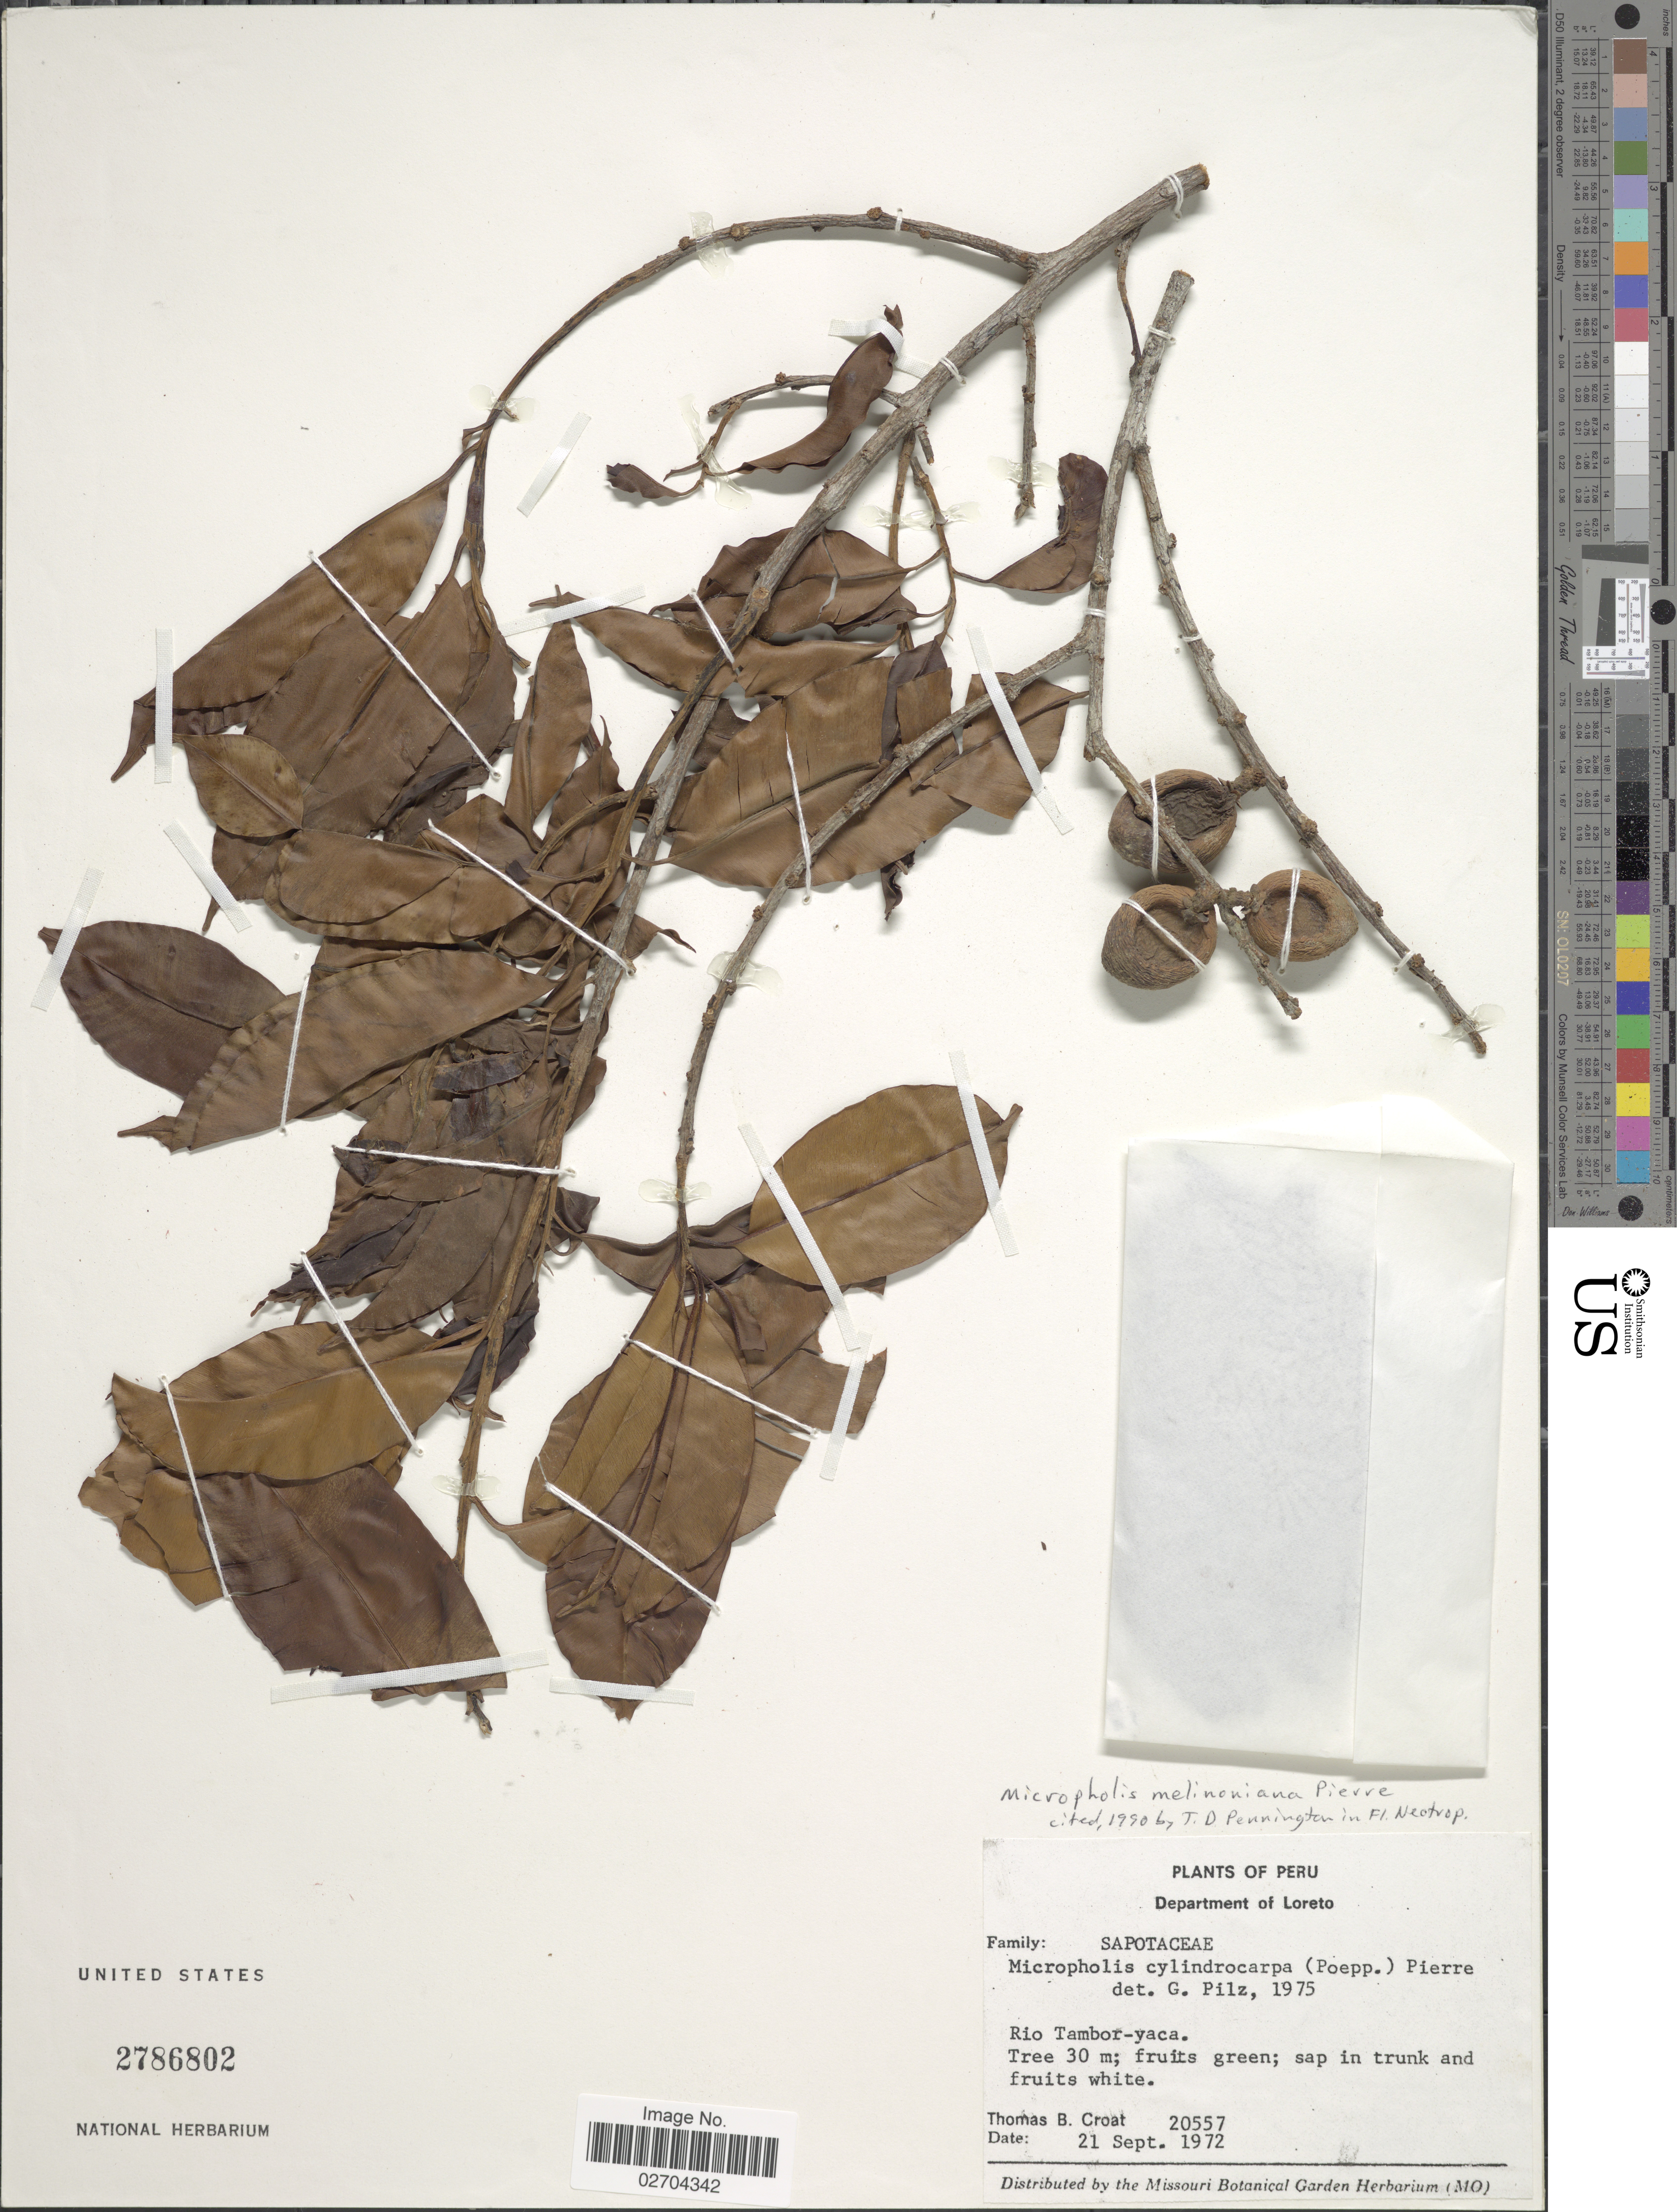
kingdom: Plantae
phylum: Tracheophyta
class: Magnoliopsida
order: Ericales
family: Sapotaceae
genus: Micropholis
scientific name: Micropholis melinoniana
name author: Pierre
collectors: T. B. Croat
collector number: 20557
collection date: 1972-09-21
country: Peru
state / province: Loreto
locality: Department of Loreto, rio Tambor-yaca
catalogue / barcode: US 2786802